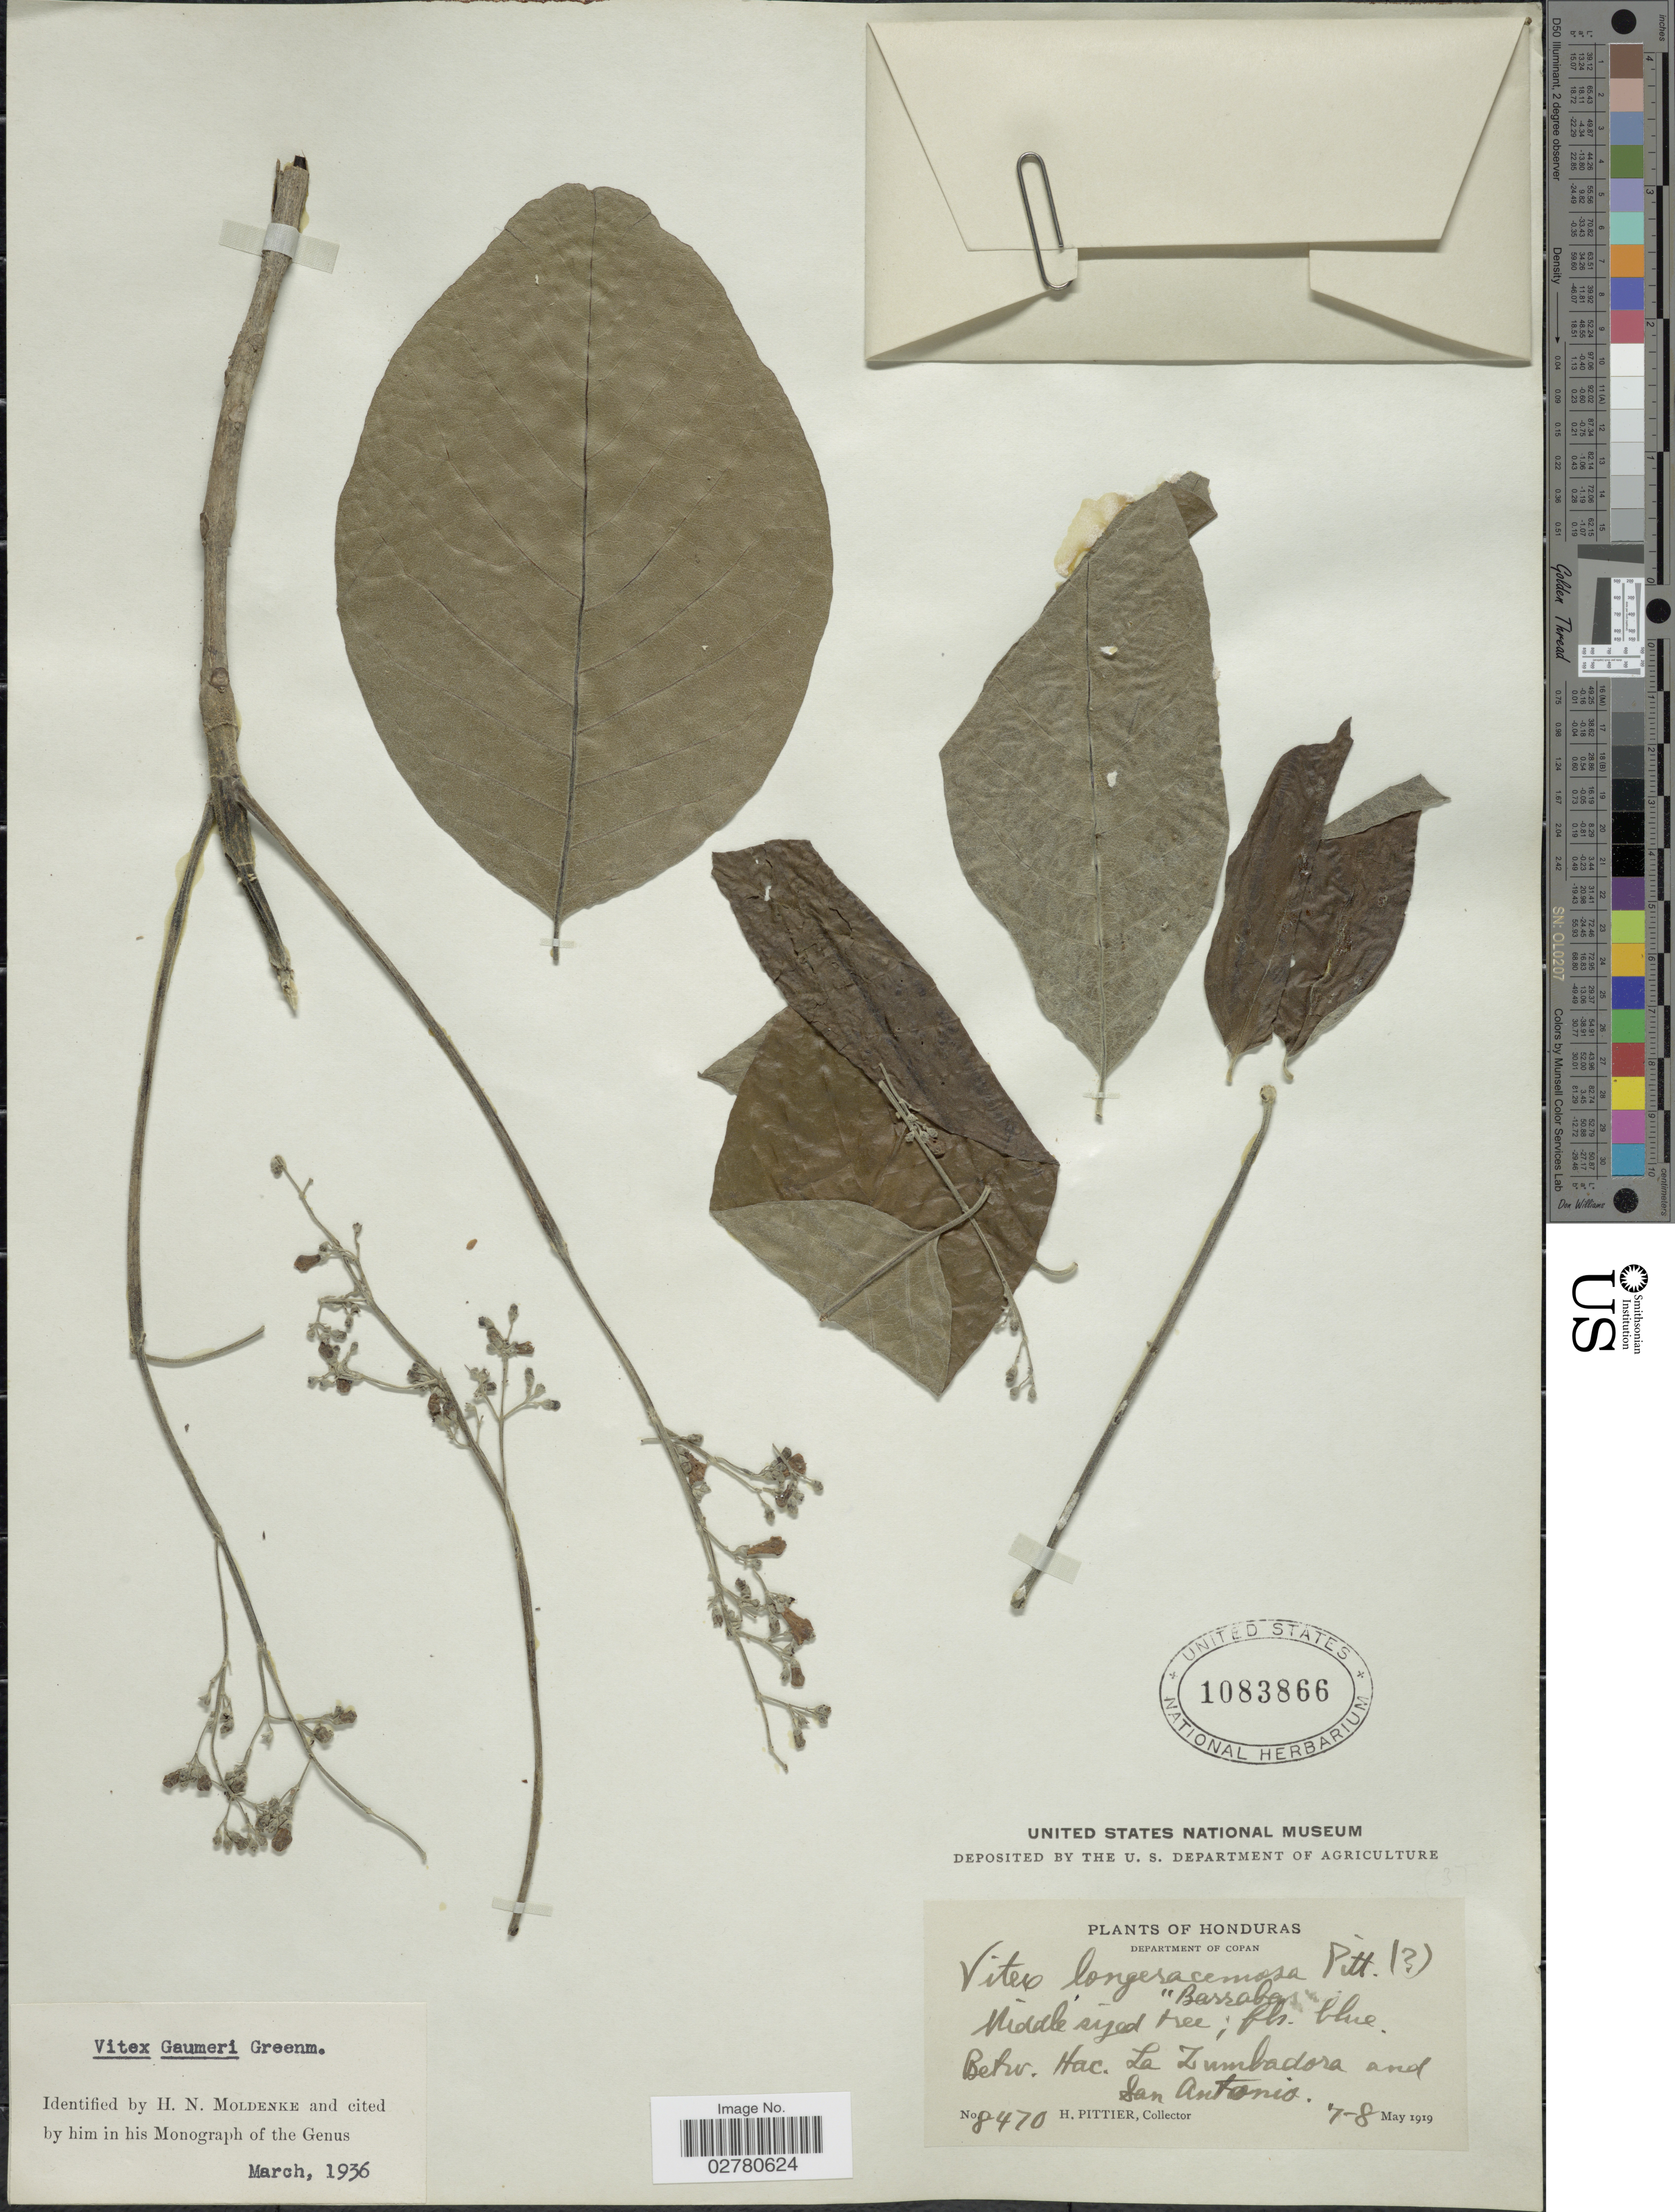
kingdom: Plantae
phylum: Tracheophyta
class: Magnoliopsida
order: Lamiales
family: Lamiaceae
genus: Vitex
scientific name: Vitex gaumeri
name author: Greenm.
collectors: H. F. Pittier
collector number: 8470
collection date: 1919-05-07/1919-05-08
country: Honduras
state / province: Copán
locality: Department of Copan. Betw. Hac. La Zumbadora and San Antonio.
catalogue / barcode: US 1083866